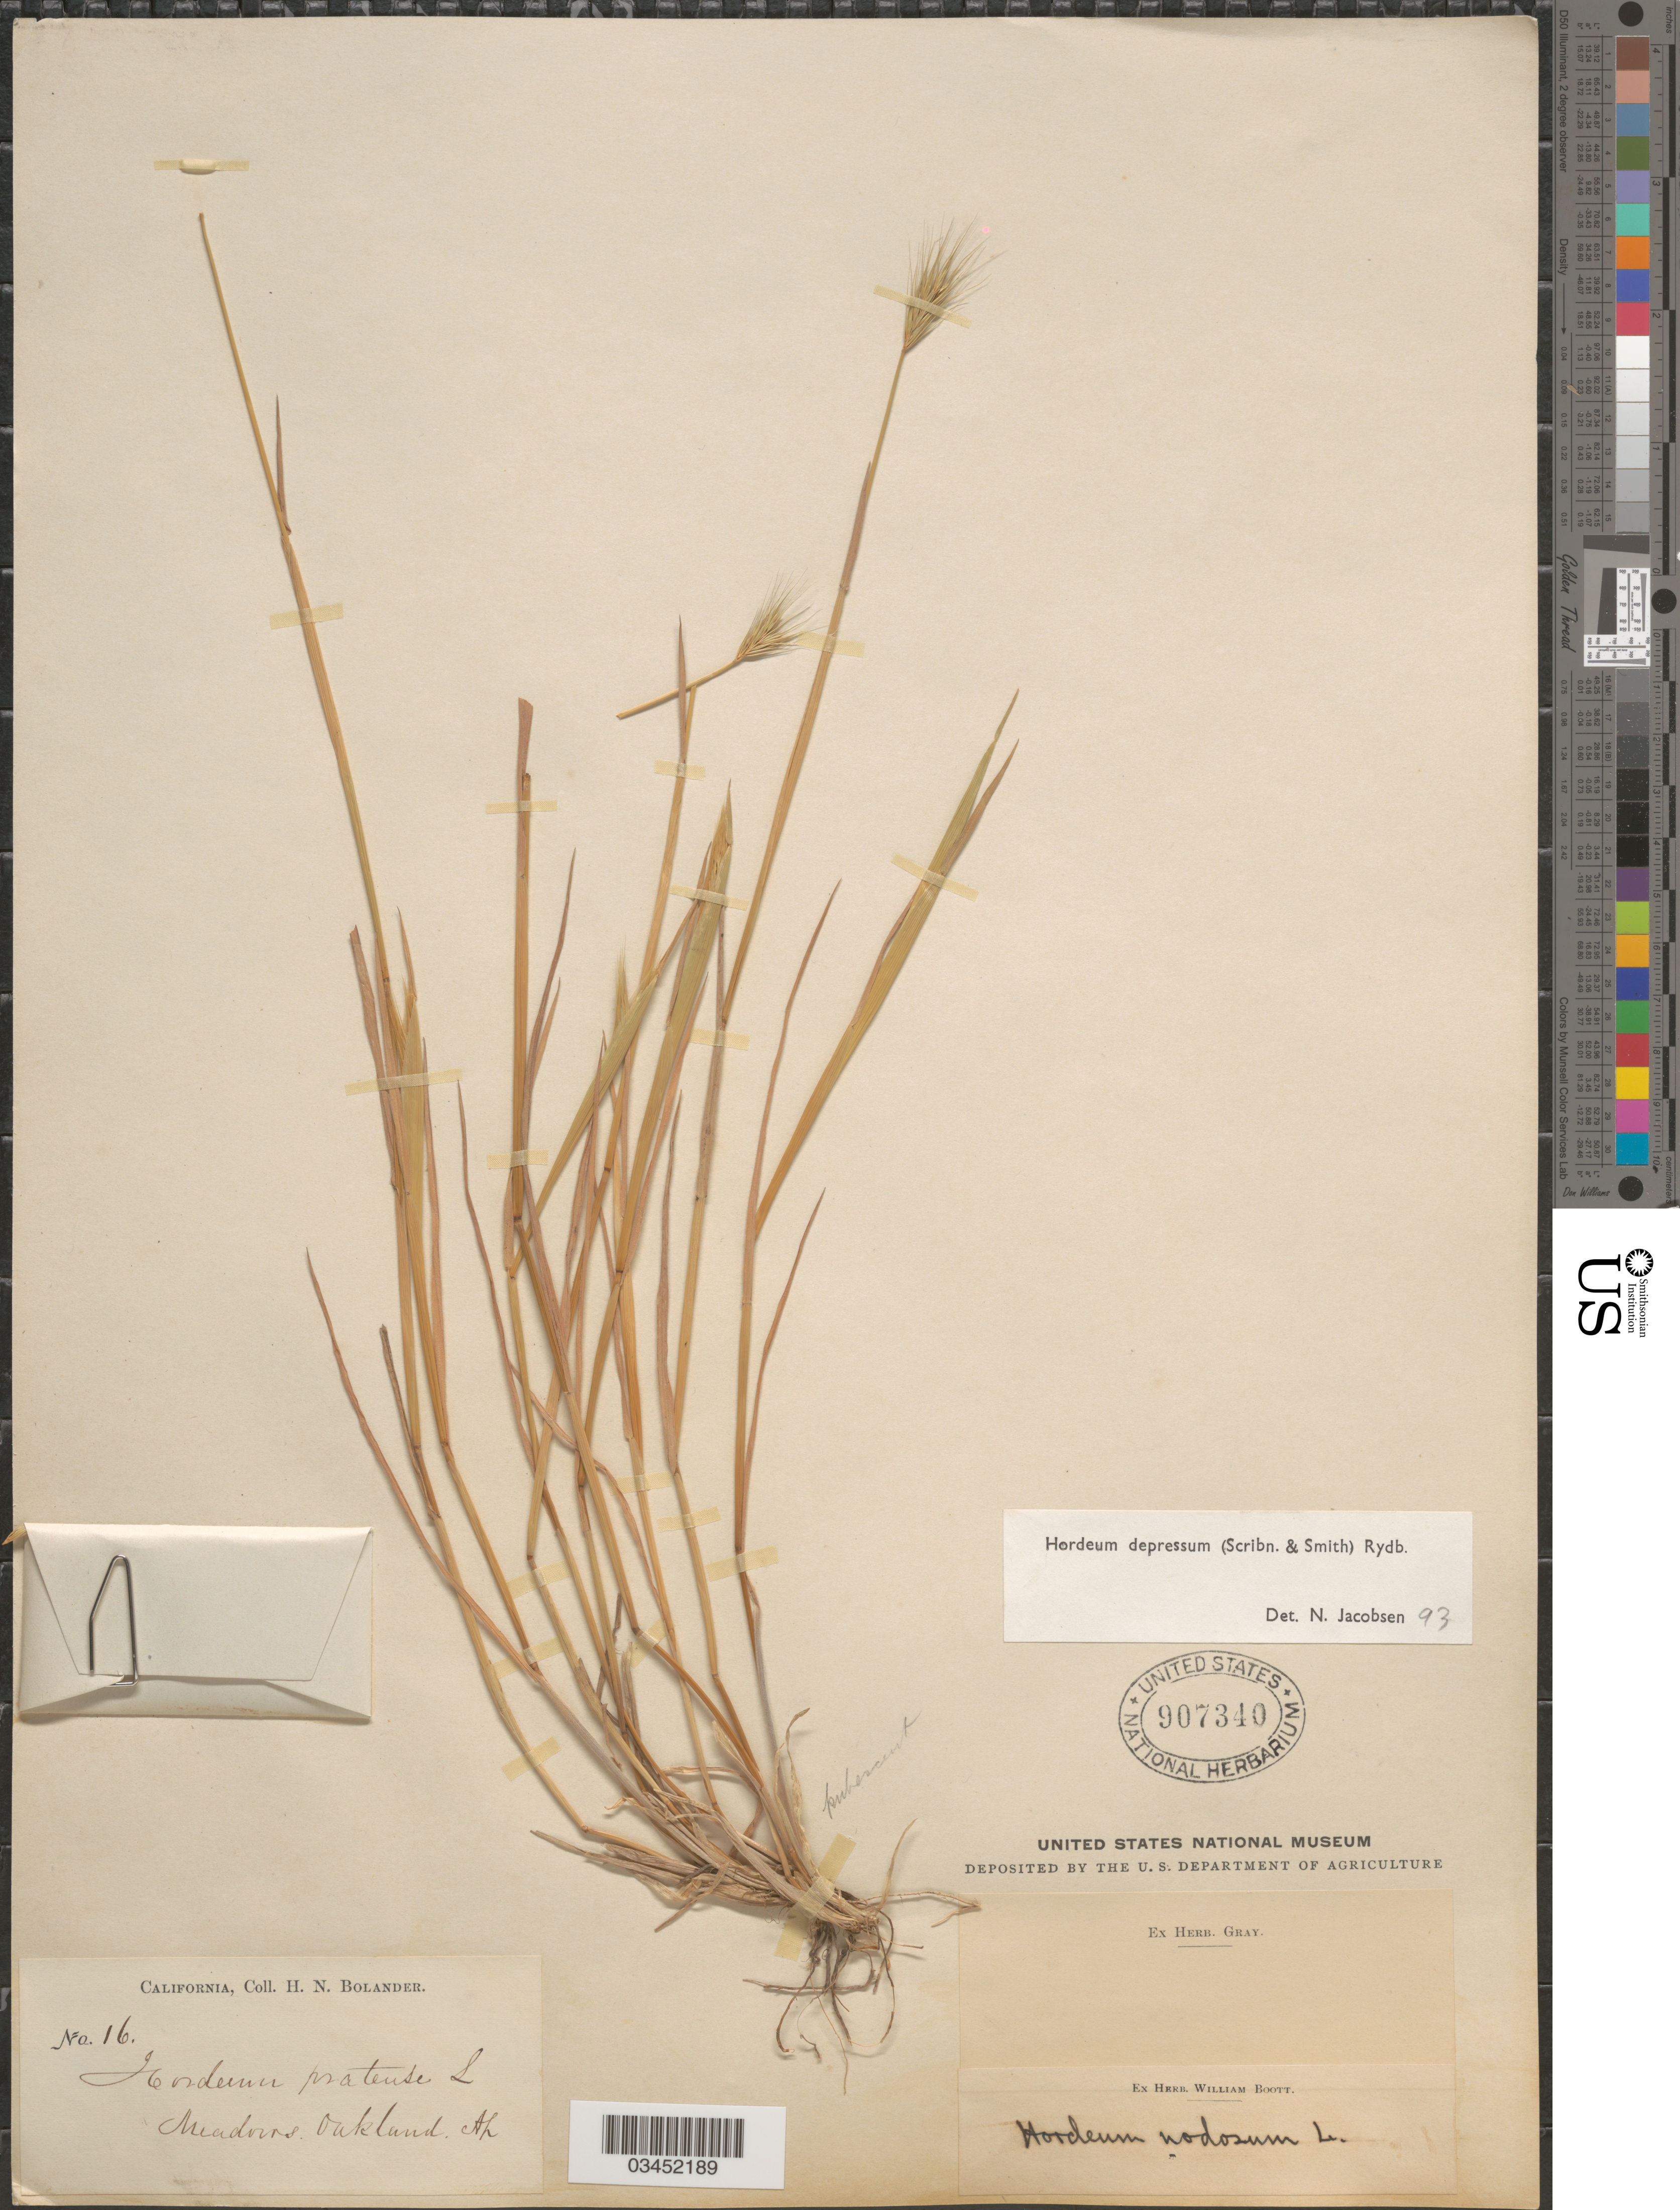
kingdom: Plantae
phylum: Tracheophyta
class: Liliopsida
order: Poales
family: Poaceae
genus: Hordeum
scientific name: Hordeum depressum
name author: (Scribn. & J.G. Sm.) Rydb.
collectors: H. Bolander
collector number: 16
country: United States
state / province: California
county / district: Alameda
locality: Meadows. Oakland.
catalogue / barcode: US 907340